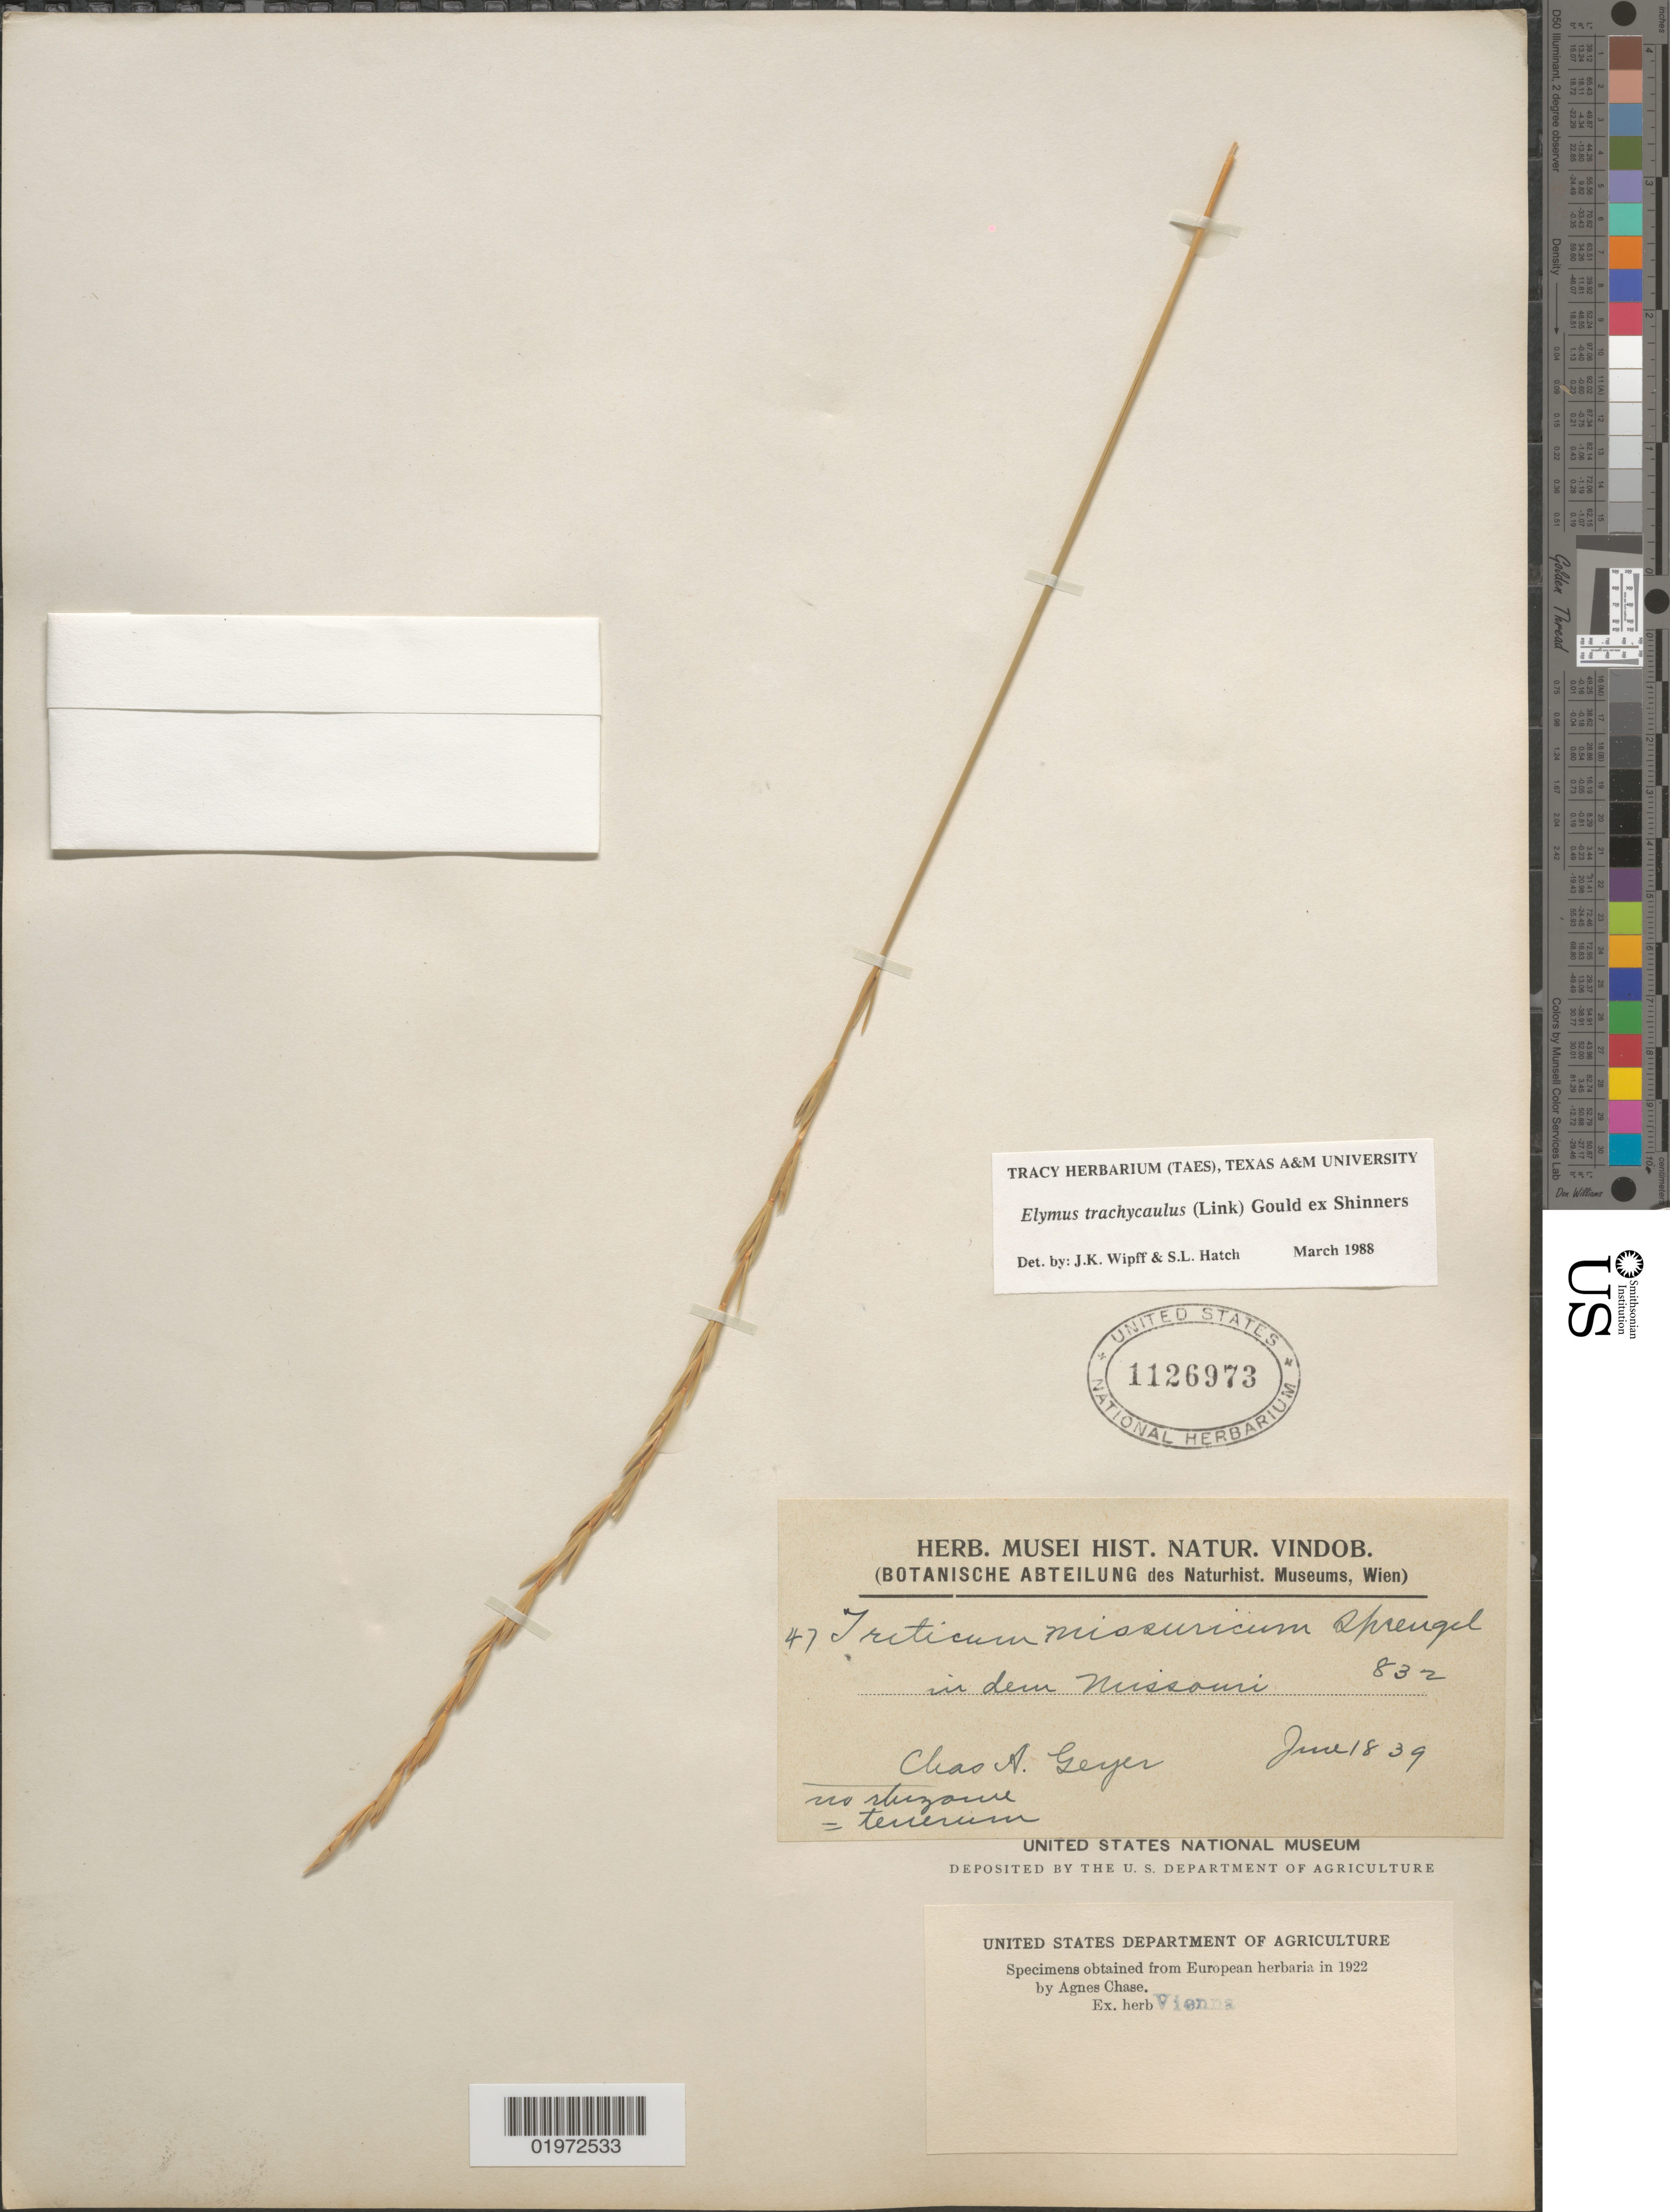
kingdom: Plantae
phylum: Tracheophyta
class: Liliopsida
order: Poales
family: Poaceae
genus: Elymus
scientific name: Elymus trachycaulus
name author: (Link) Gould ex Shinners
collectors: C. A. Geyer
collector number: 47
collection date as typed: Transcribed d/m/y: 18/6/39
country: United States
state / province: Missouri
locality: In dem Missouri.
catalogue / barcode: US 1126973